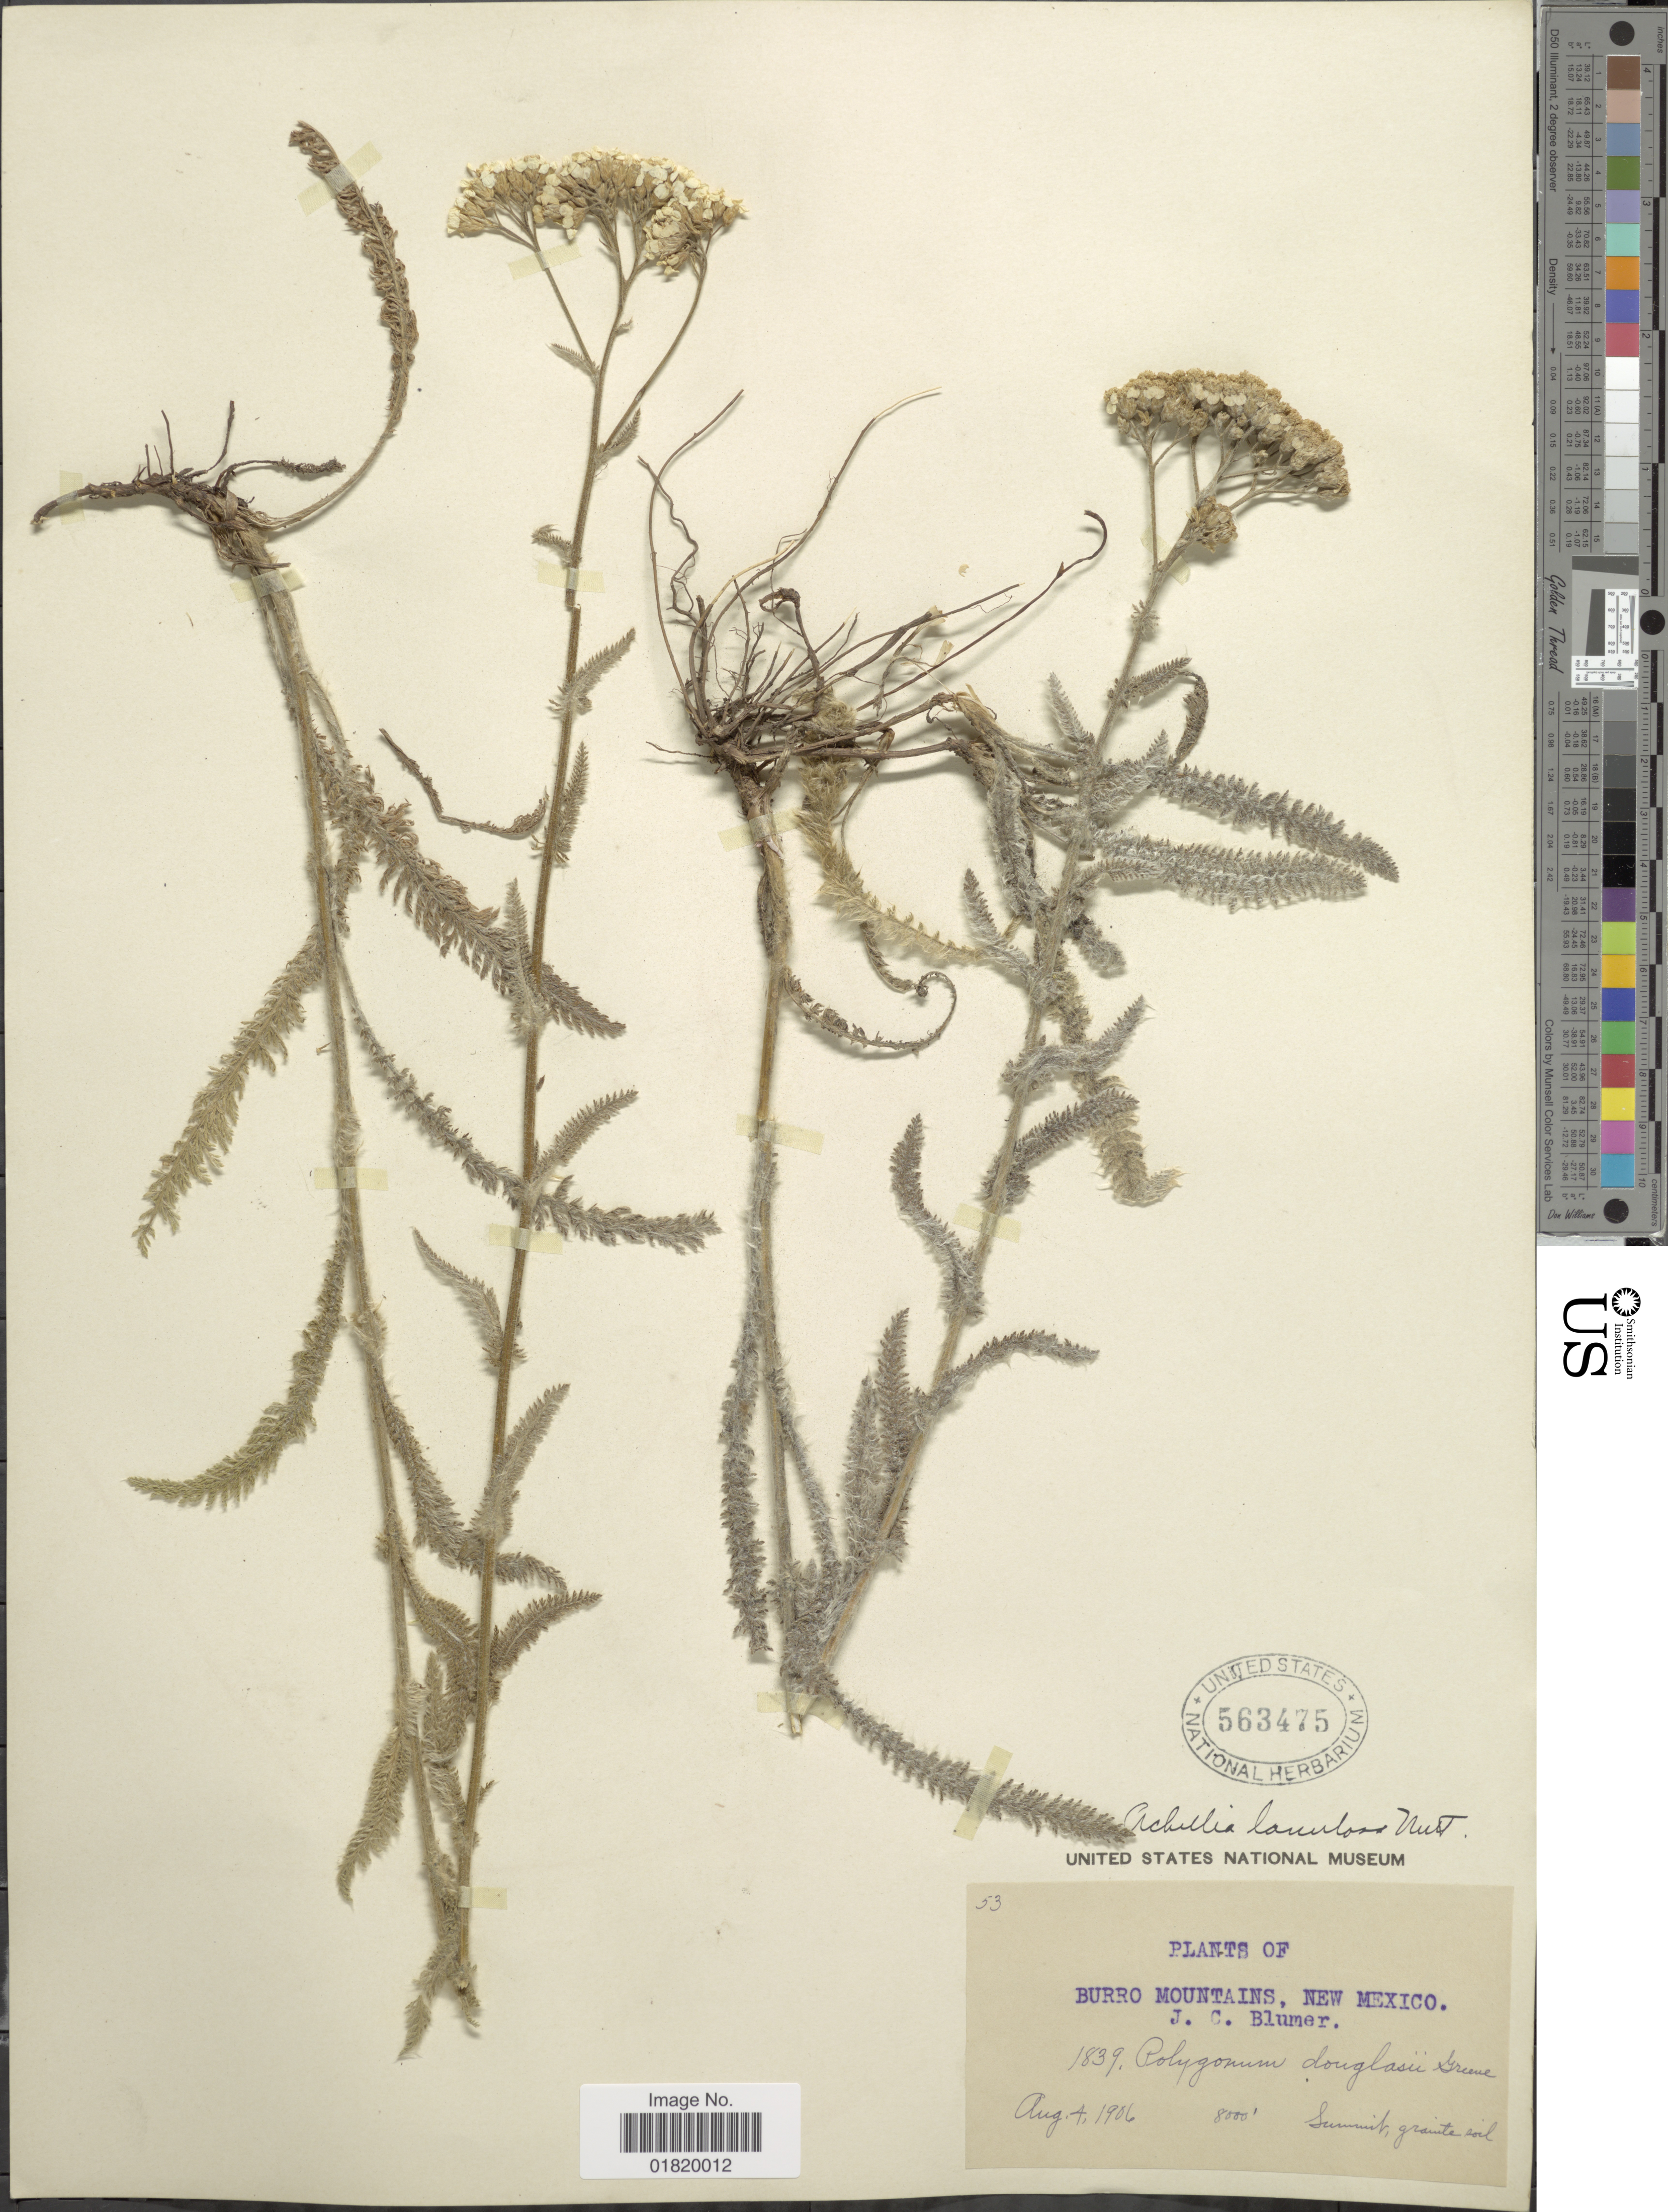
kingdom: Plantae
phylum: Tracheophyta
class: Magnoliopsida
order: Asterales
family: Asteraceae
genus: Achillea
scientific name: Achillea lanulosa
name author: Nutt.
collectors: J. C. Blumer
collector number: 53/1839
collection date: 1906-08-04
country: United States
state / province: New Mexico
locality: Burro Mountains. Summit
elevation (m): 2438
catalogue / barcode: US 563475